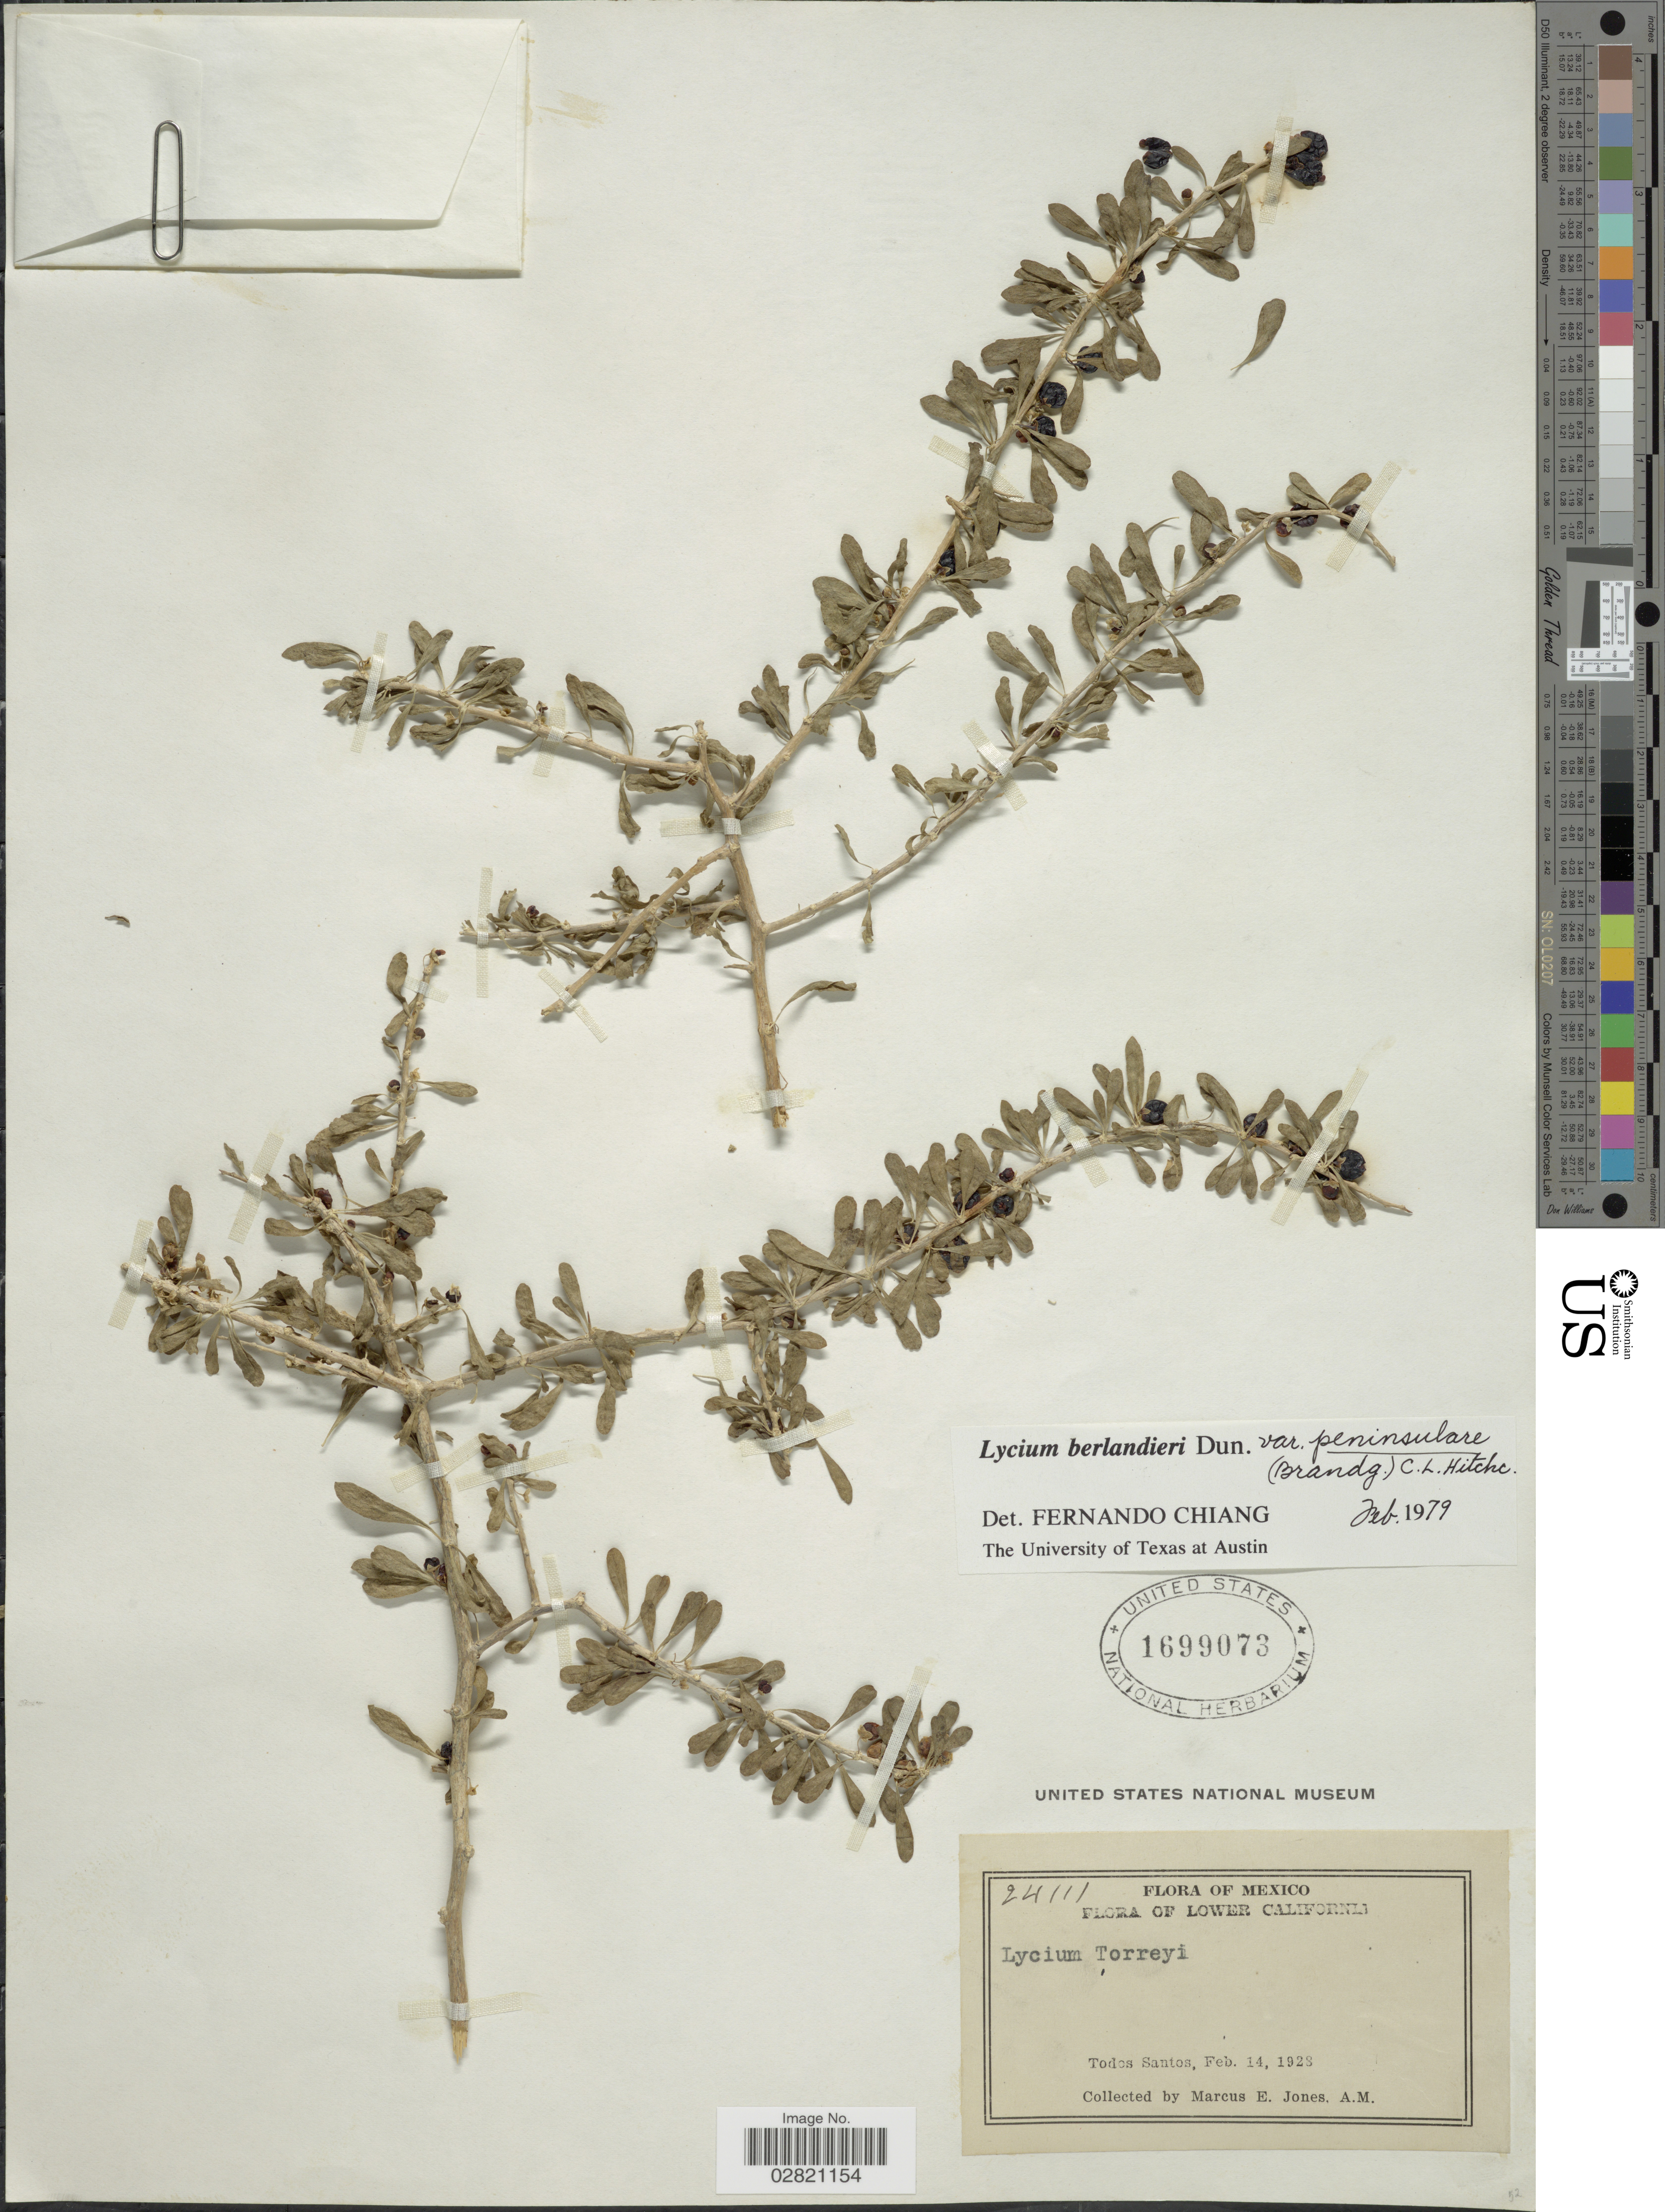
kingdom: Plantae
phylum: Tracheophyta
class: Magnoliopsida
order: Solanales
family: Solanaceae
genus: Lycium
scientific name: Lycium berlandieri var. peninsulare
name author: C.L. Hitchc.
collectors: M. E. Jones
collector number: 24111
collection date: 1928-02-14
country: Mexico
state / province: Baja California Sur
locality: Lower California. Todos Santos.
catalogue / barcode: US 1699073